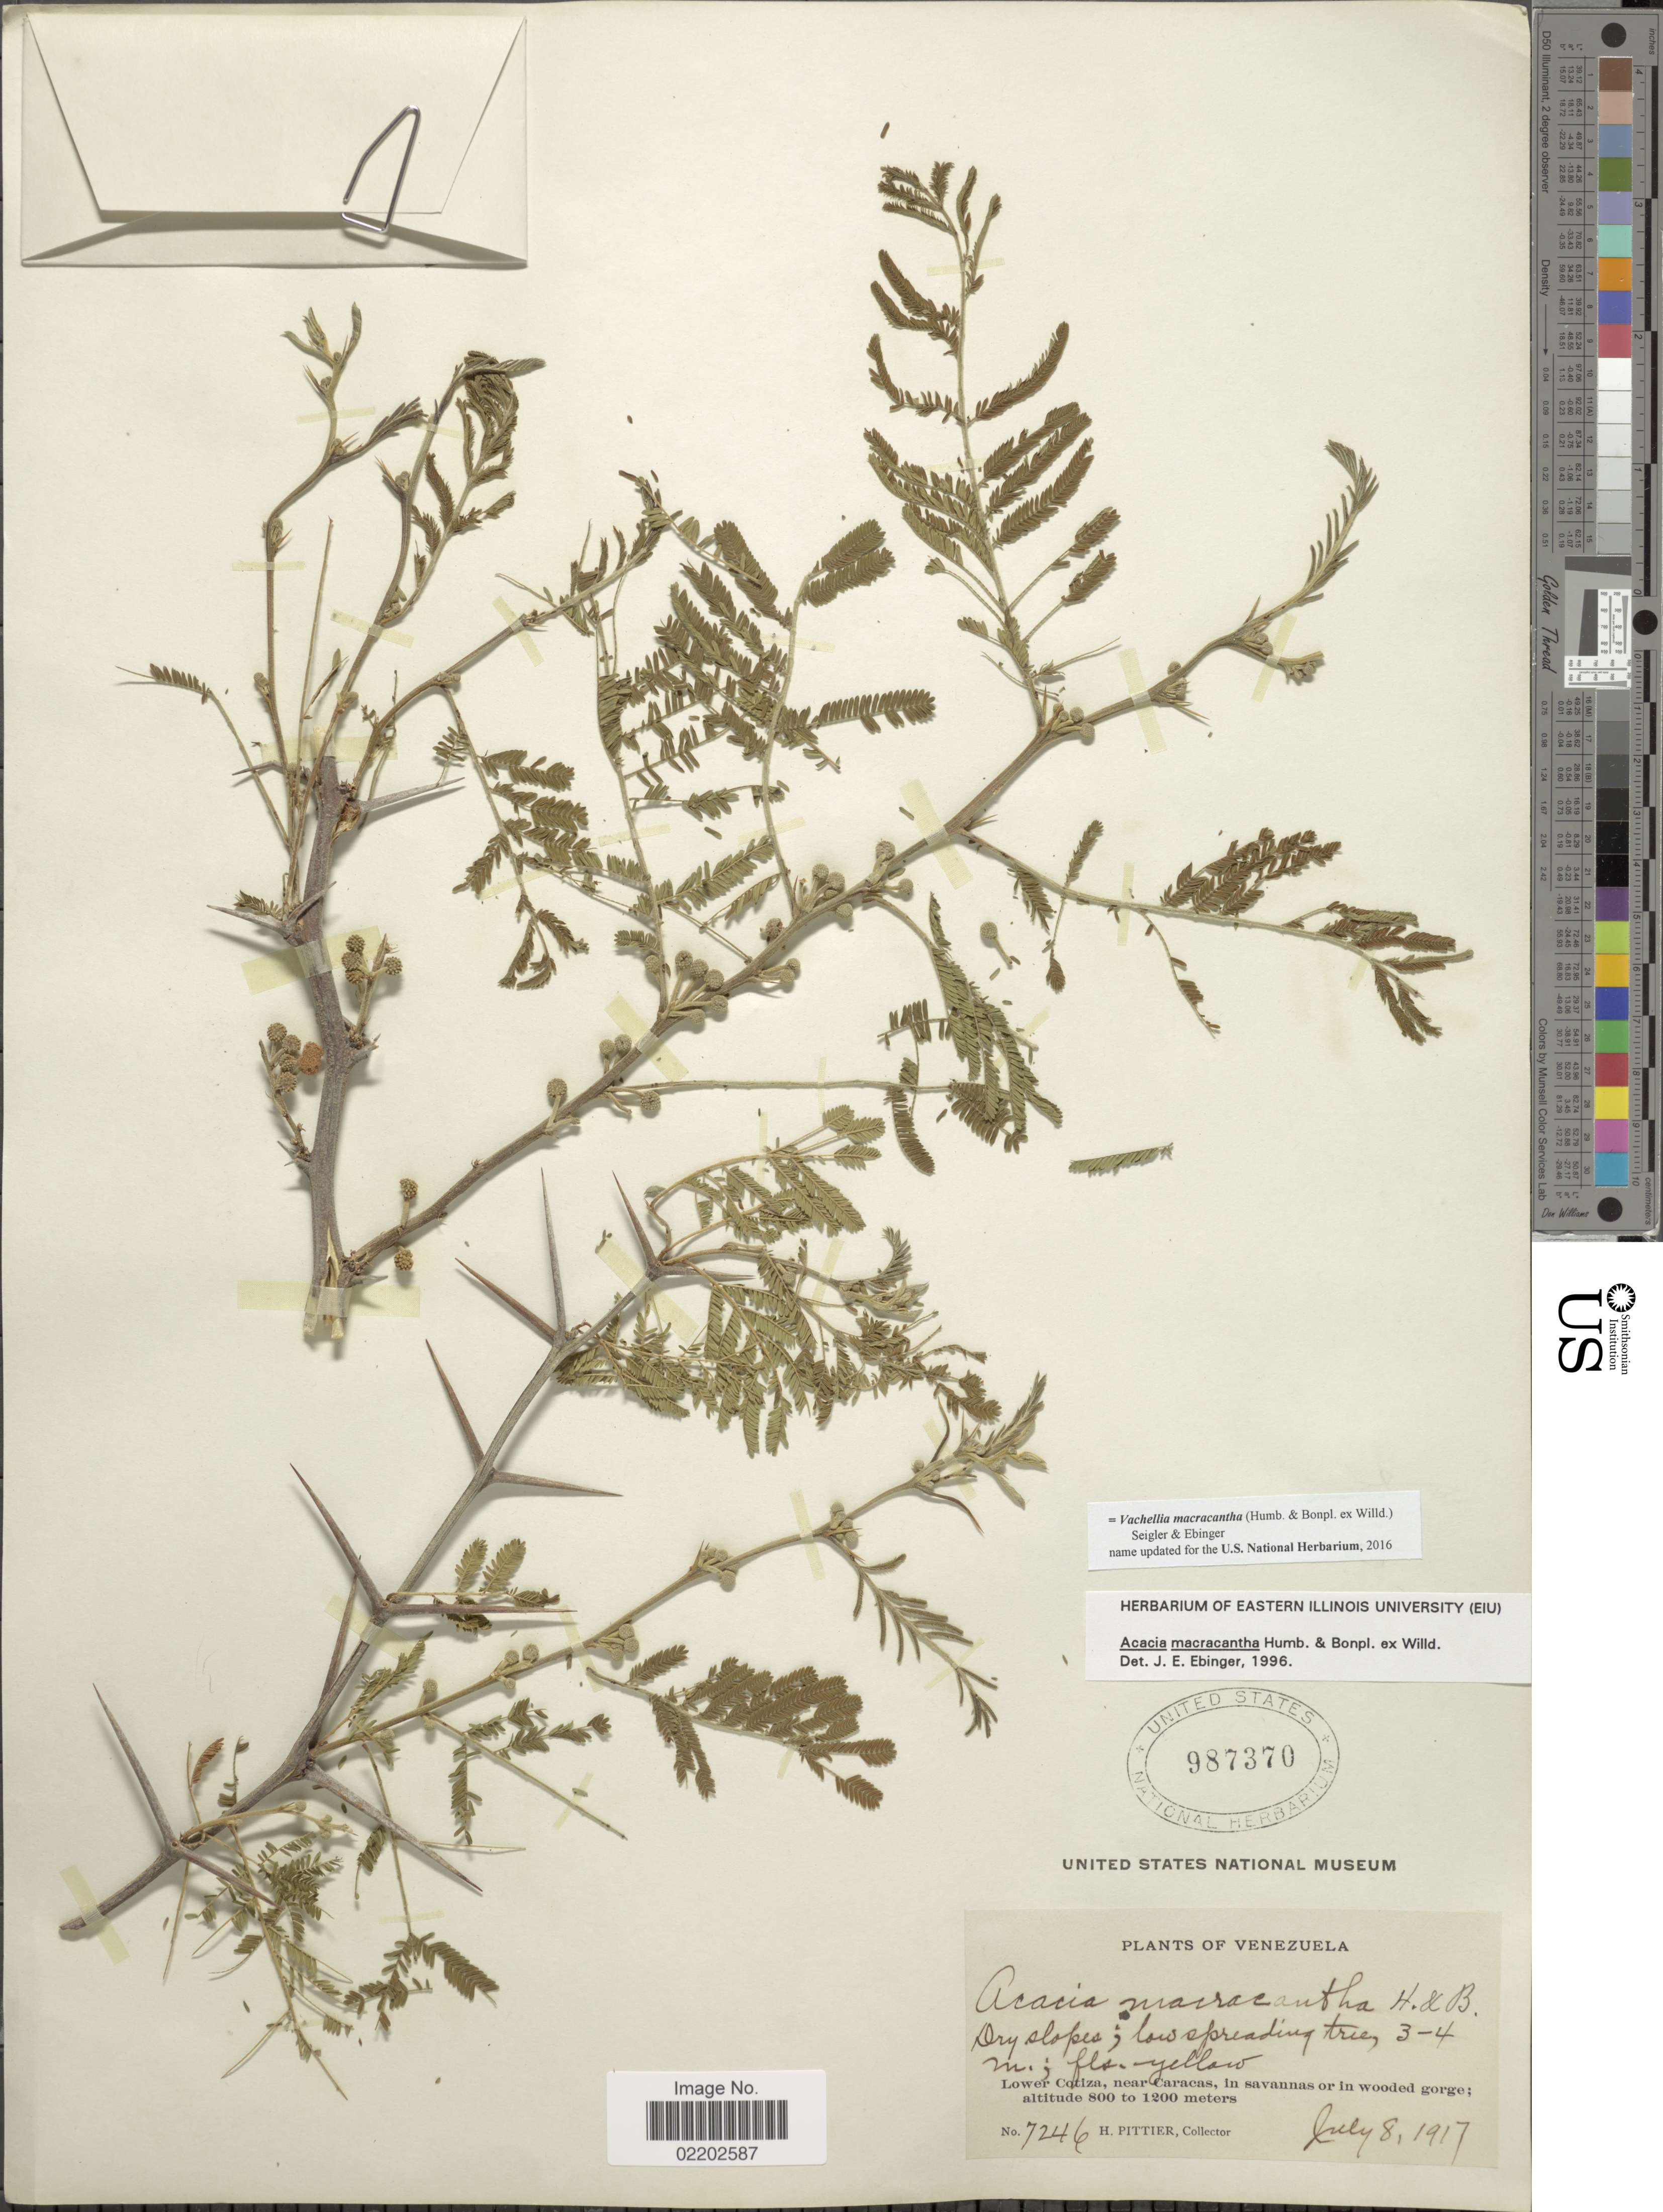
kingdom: Plantae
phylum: Tracheophyta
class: Magnoliopsida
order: Fabales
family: Fabaceae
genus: Vachellia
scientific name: Vachellia macracantha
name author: (Humb. & Bonpl. ex Willd.) Seigler & Ebinger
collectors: H. F. Pittier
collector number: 7246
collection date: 1917-07-08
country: Venezuela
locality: Dry slopes, Lower Cotiza, near Caracas, in savannas or in wooded gorge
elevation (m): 800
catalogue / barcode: US 987370